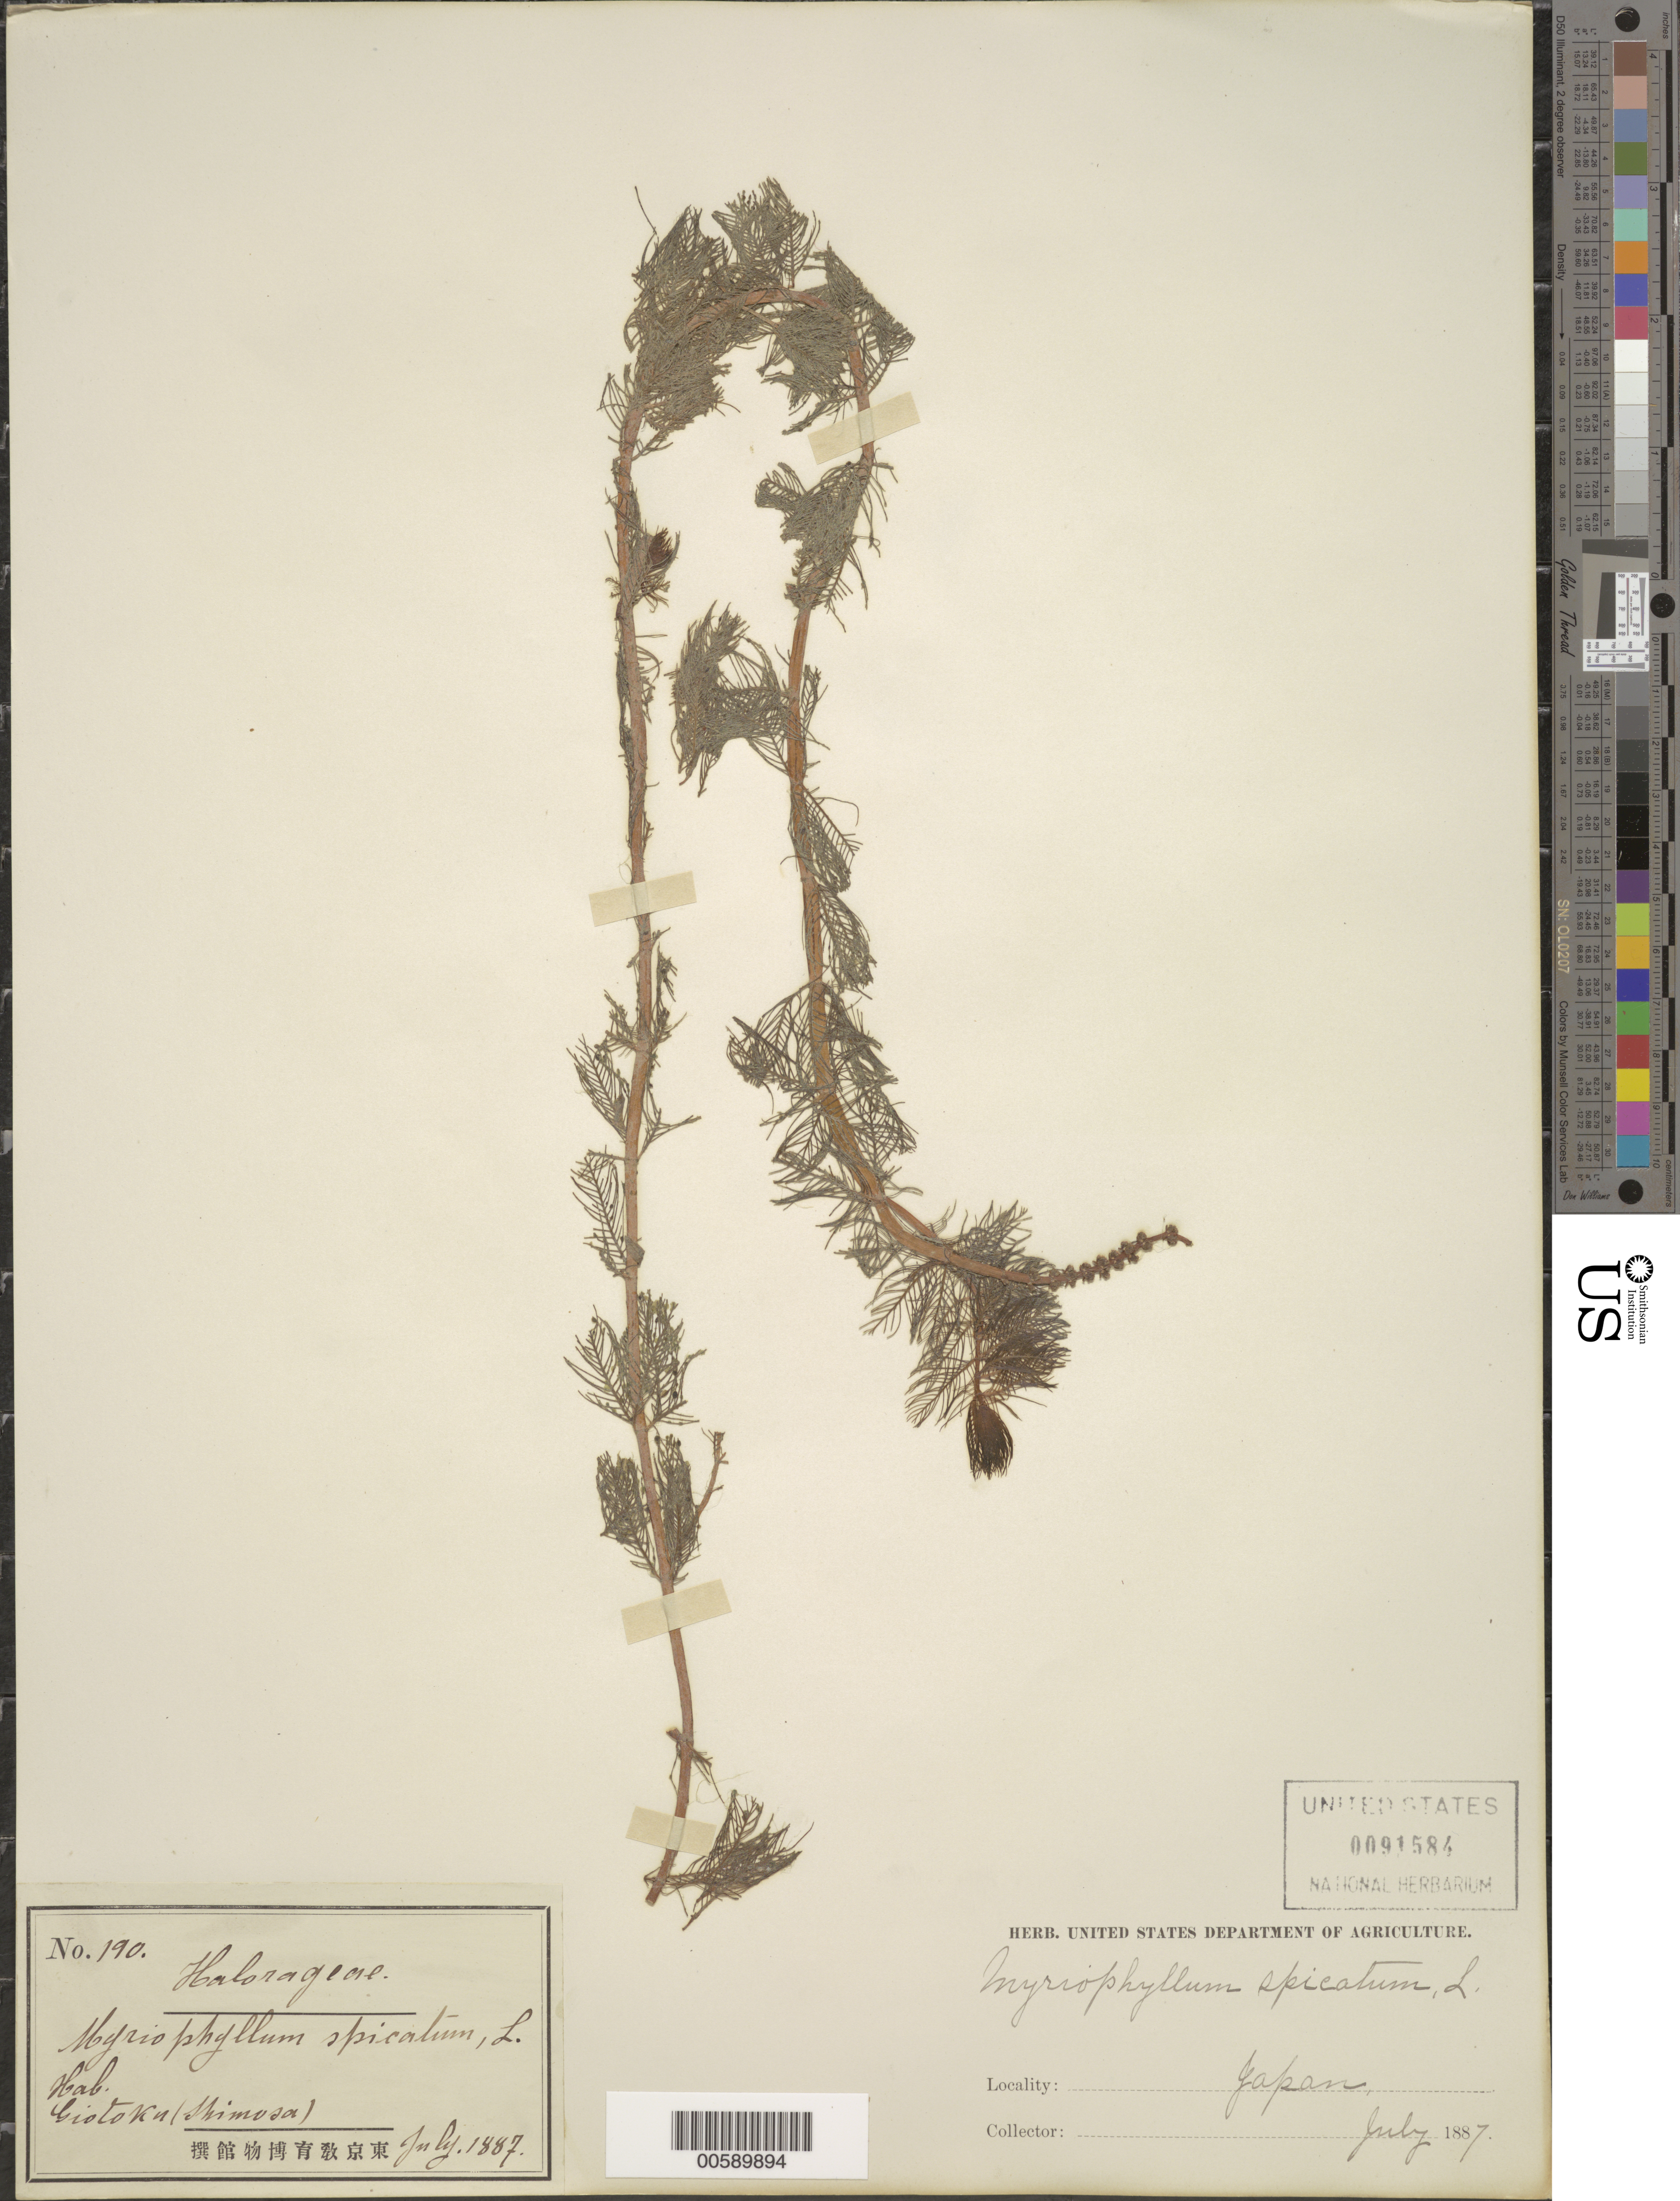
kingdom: Plantae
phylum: Tracheophyta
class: Magnoliopsida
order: Saxifragales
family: Haloragaceae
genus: Myriophyllum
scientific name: Myriophyllum spicatum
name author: L.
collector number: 190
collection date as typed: Jul 1887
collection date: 1887-07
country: Japan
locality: Shimosa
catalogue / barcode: US 91584